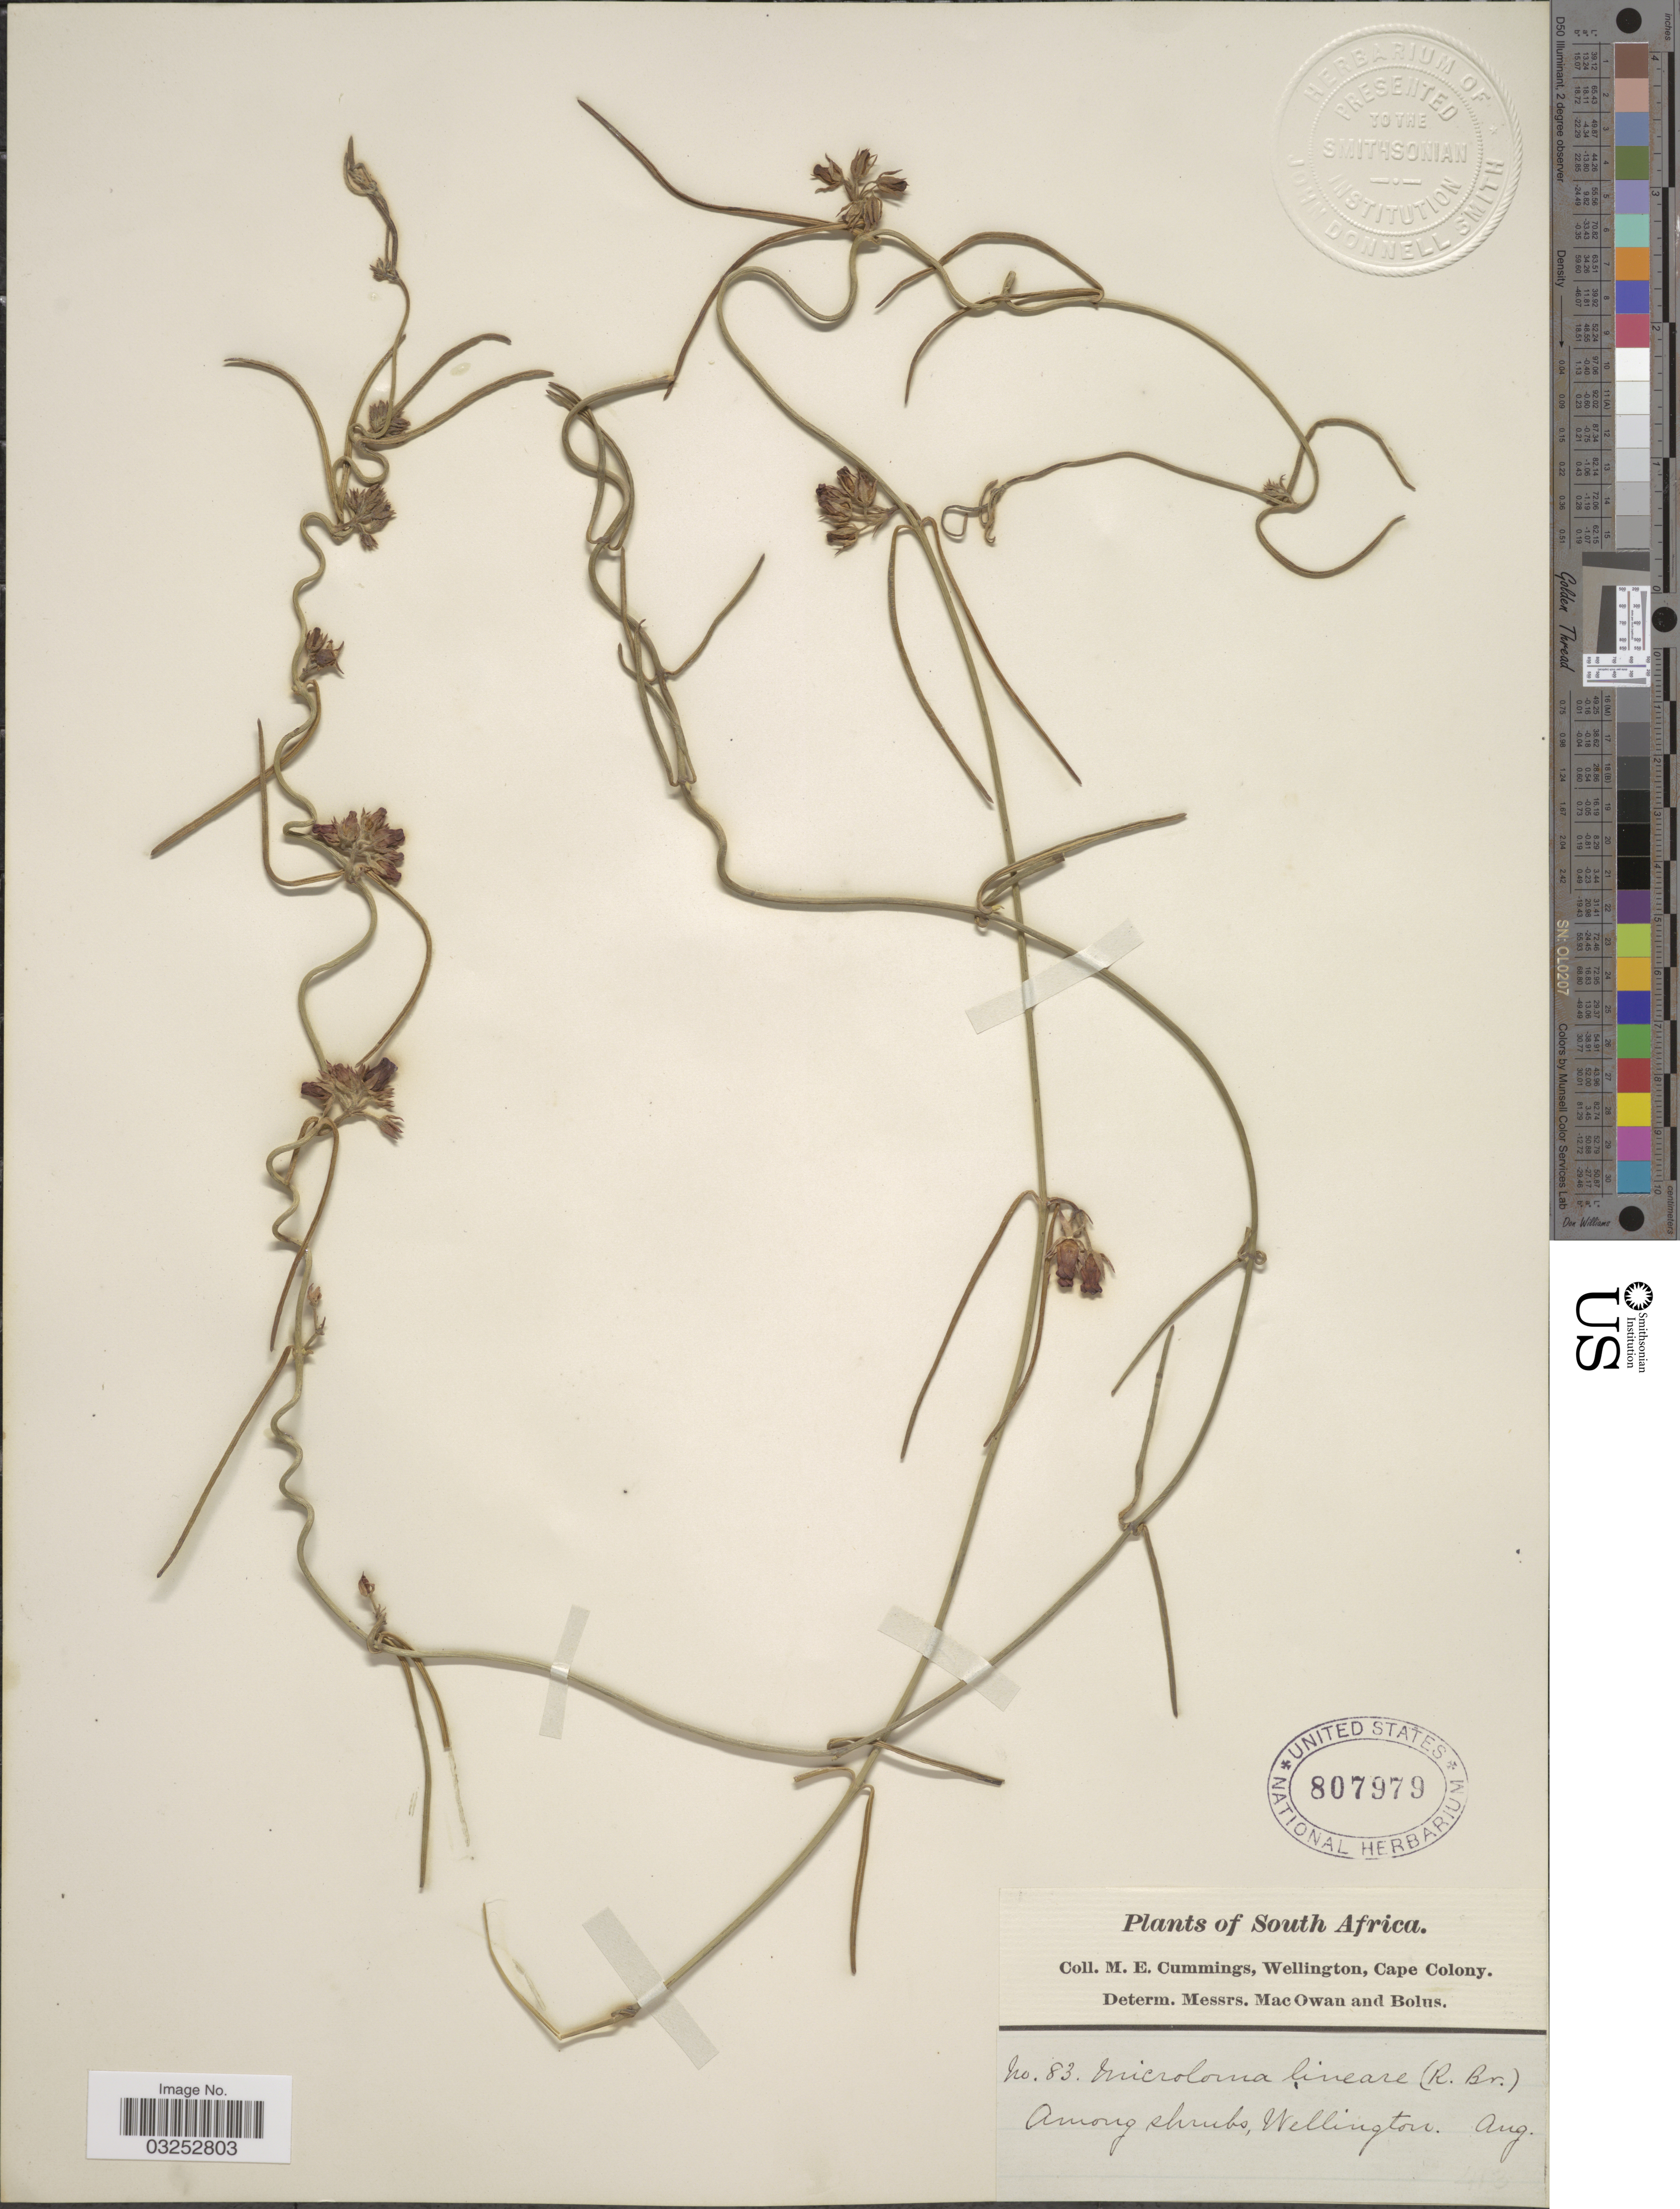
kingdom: Plantae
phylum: Tracheophyta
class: Magnoliopsida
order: Gentianales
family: Apocynaceae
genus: Microloma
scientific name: Microloma tenuifolium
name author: (L.) K. Schum.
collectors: M. E. Cummings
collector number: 83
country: South Africa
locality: Wellington.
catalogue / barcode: US 807979